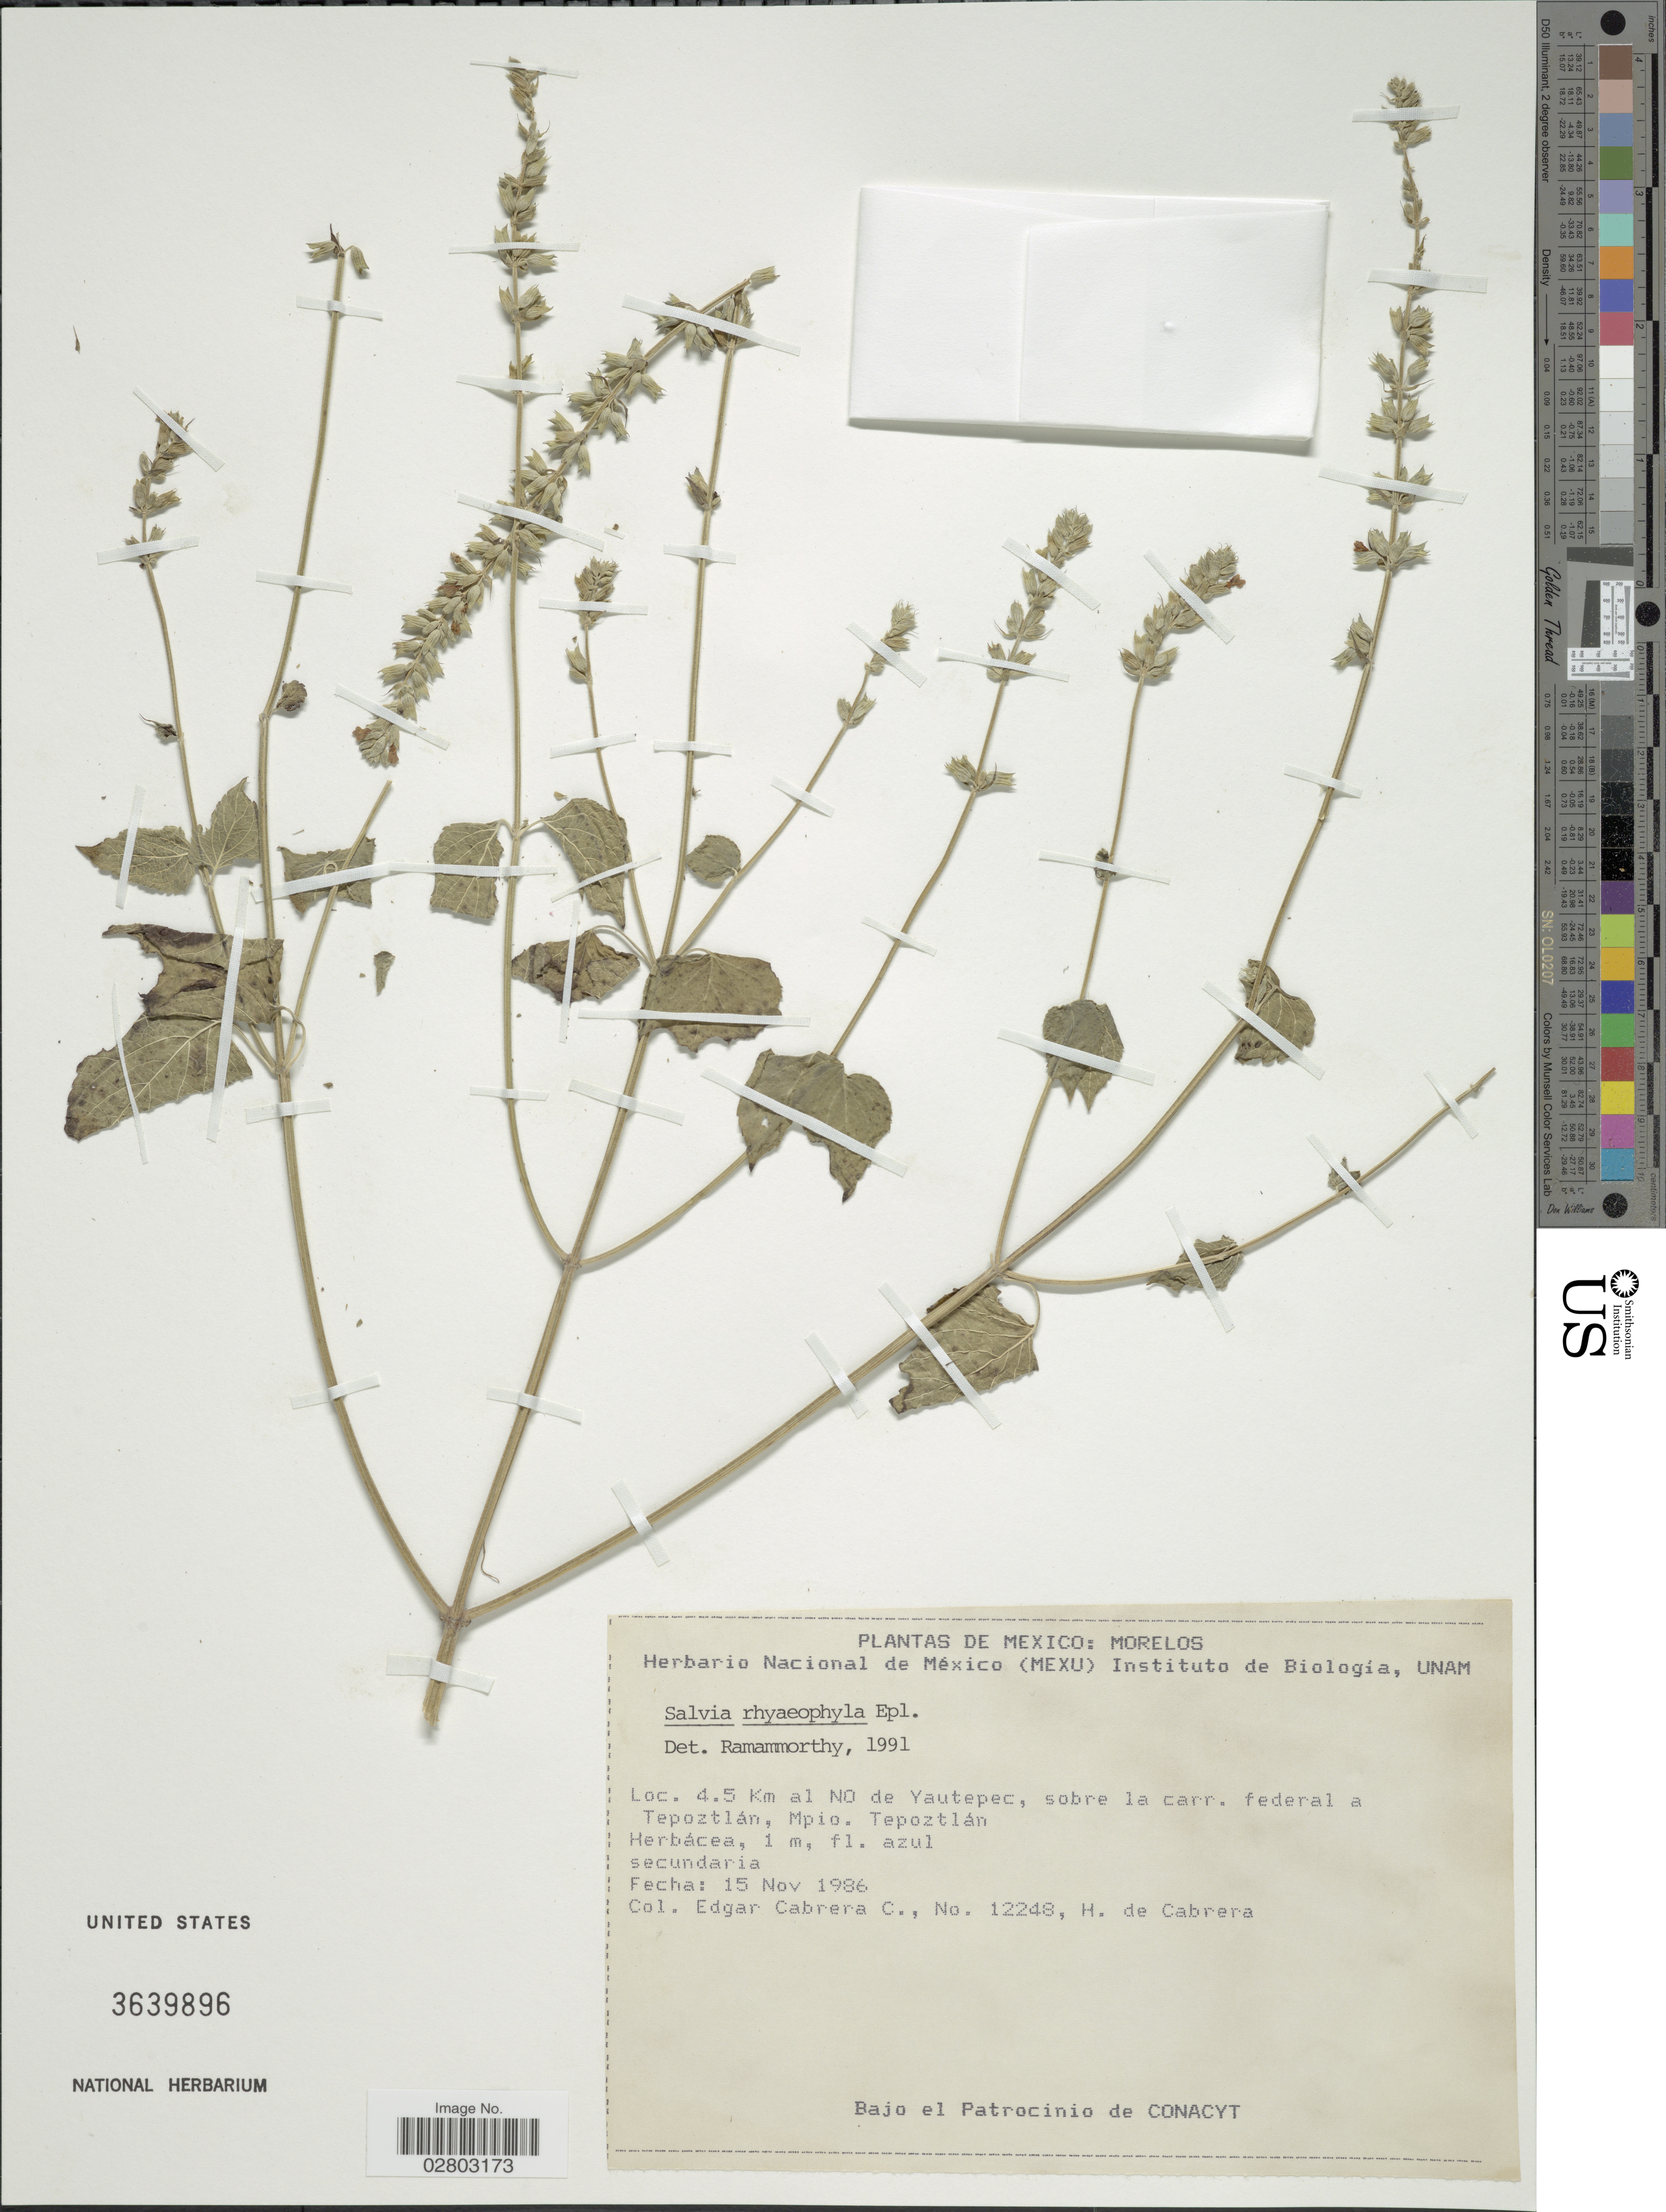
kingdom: Plantae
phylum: Tracheophyta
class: Magnoliopsida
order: Lamiales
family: Lamiaceae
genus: Salvia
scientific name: Salvia rhyacophila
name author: (Fernald) Epling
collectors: E. Cabrera C. & H. de Cabrera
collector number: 12248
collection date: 1986-11-15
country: Mexico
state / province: Morelos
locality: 4.5 Km al NO de Yautepec, sobre la carr. federal a Tepoztlán, Mpio. Tepoztlán.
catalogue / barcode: US 3639896